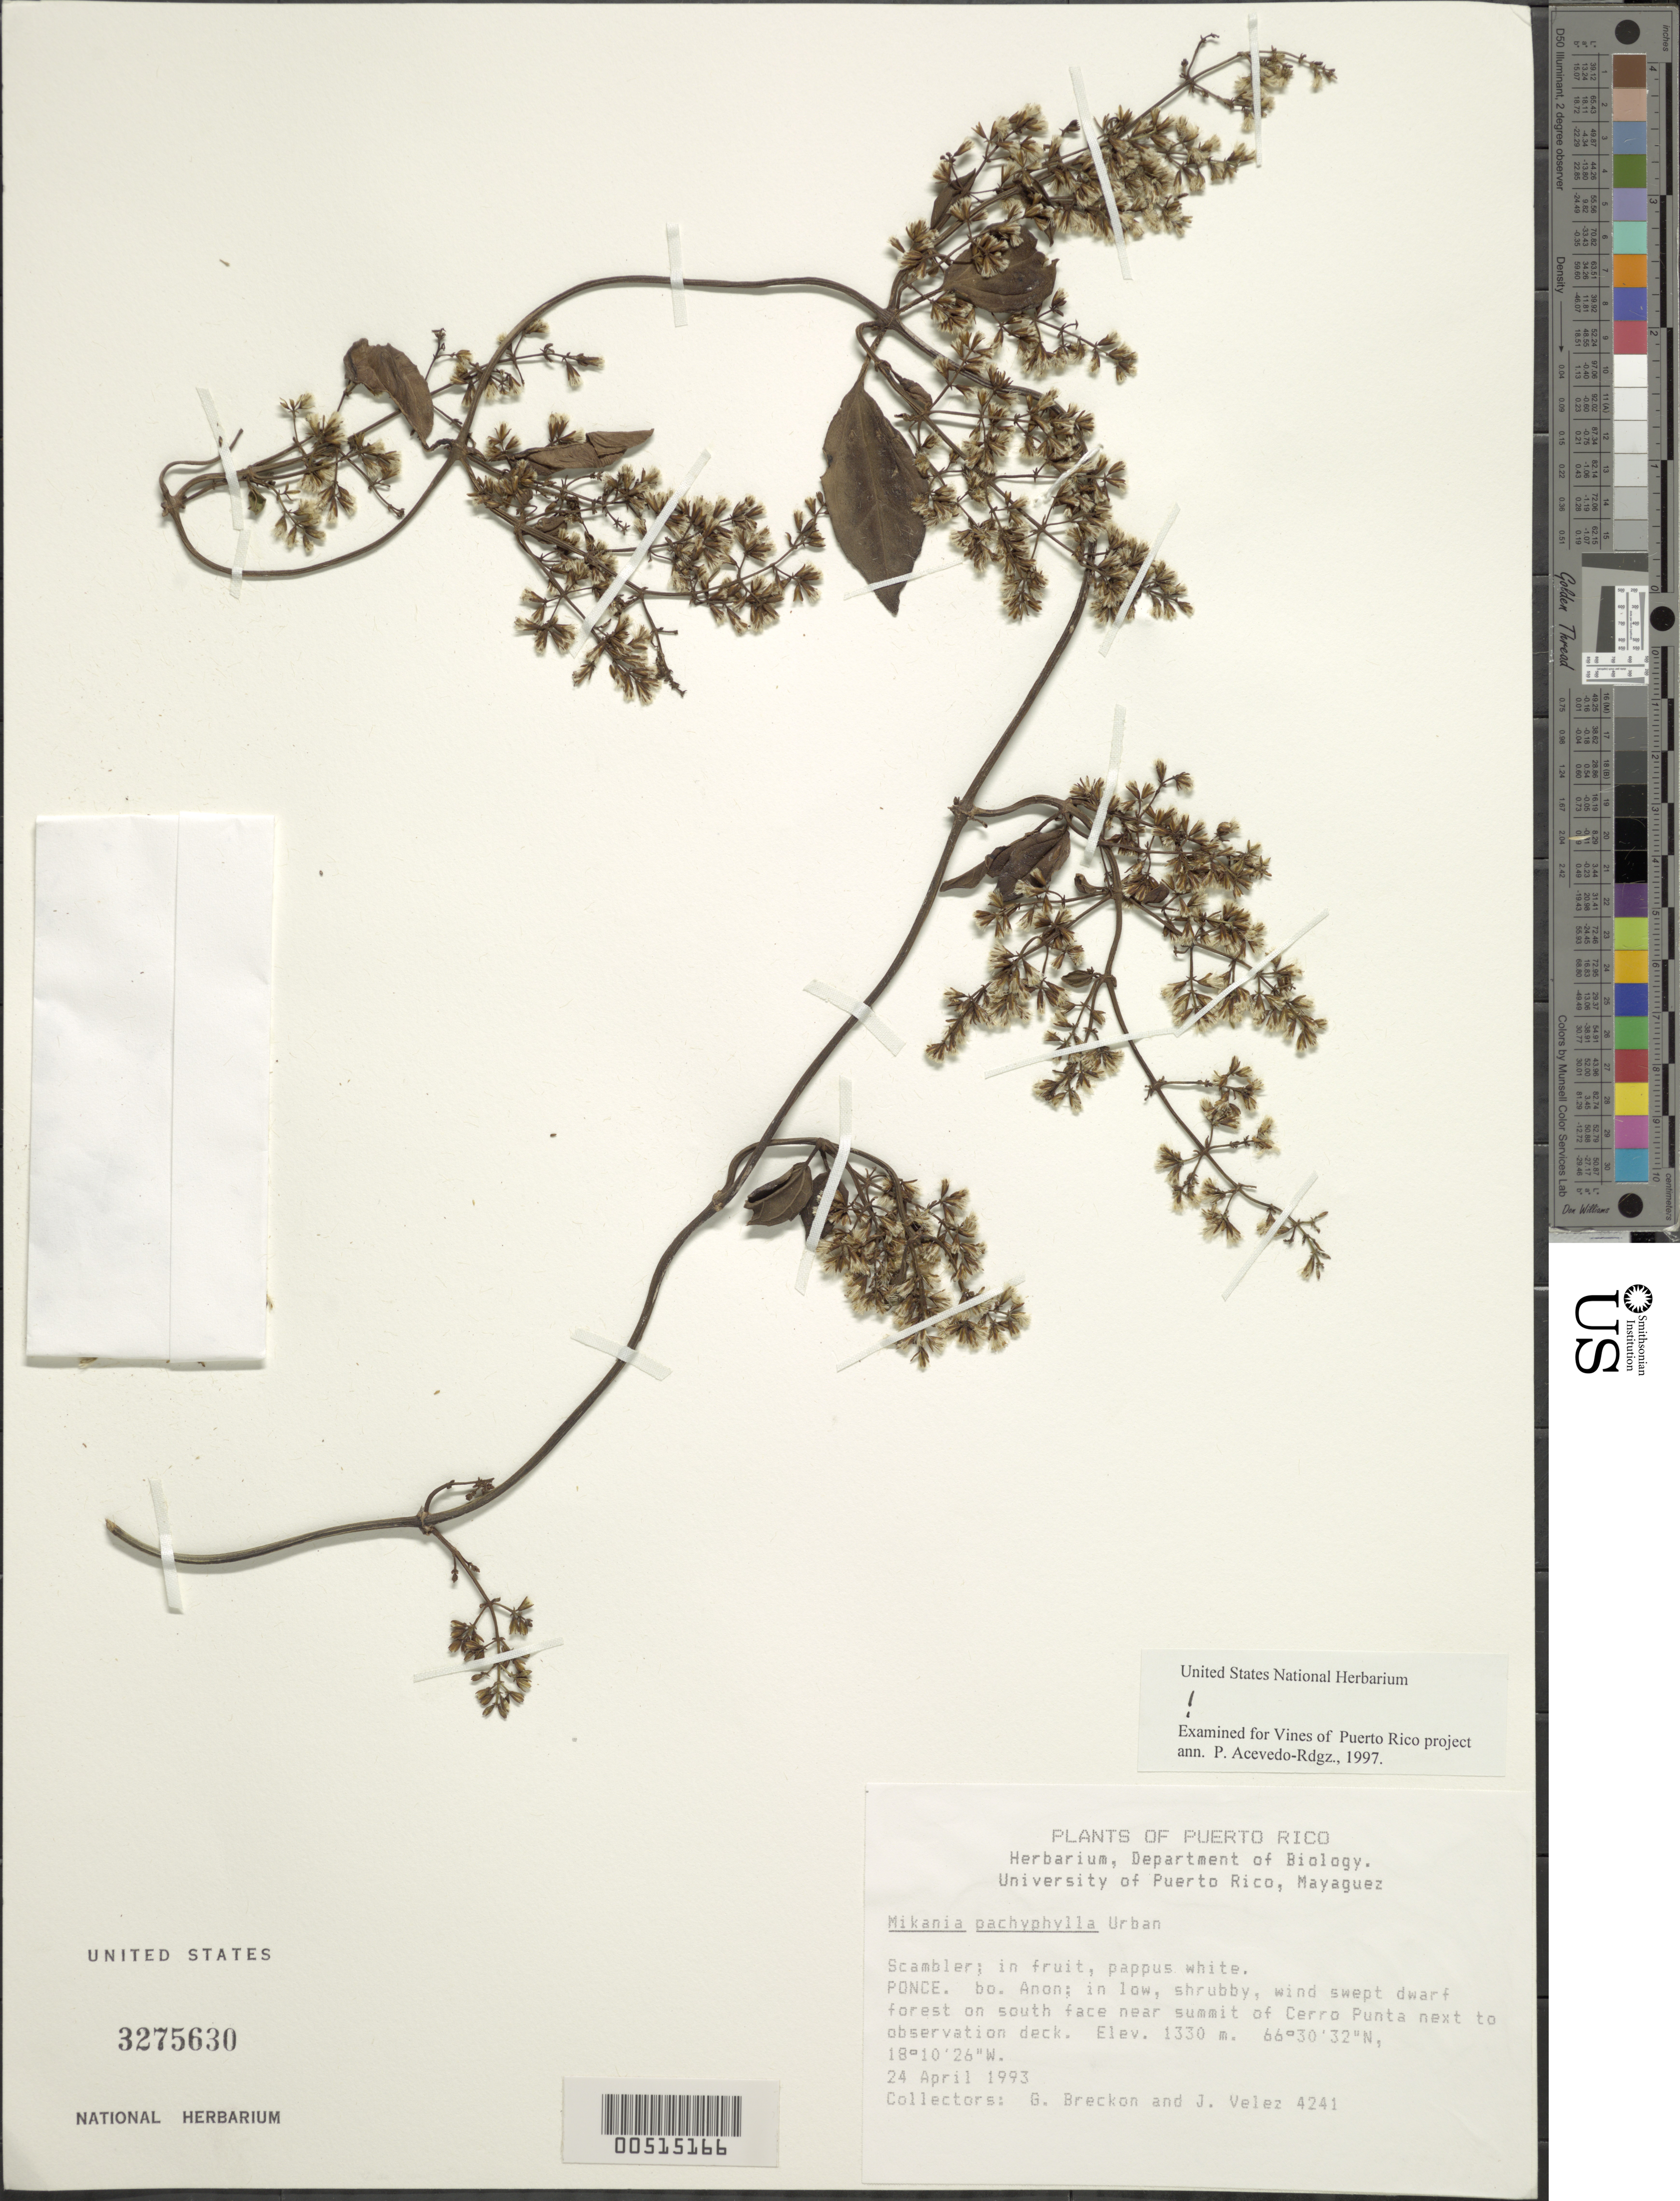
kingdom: Plantae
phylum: Tracheophyta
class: Magnoliopsida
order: Asterales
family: Asteraceae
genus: Mikania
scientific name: Mikania pachyphylla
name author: Urb.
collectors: G. J. Breckon & J. Vélez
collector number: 4241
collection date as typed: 24 Apr 1993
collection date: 1993-04-24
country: Puerto Rico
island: Greater Antilles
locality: Ponce: Bo. Anon.; near summit of Cerro de Punta next to observation deck.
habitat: Low, shrubby, wind swept dwarf forest on S face Mt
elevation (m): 1330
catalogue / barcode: US 3275630